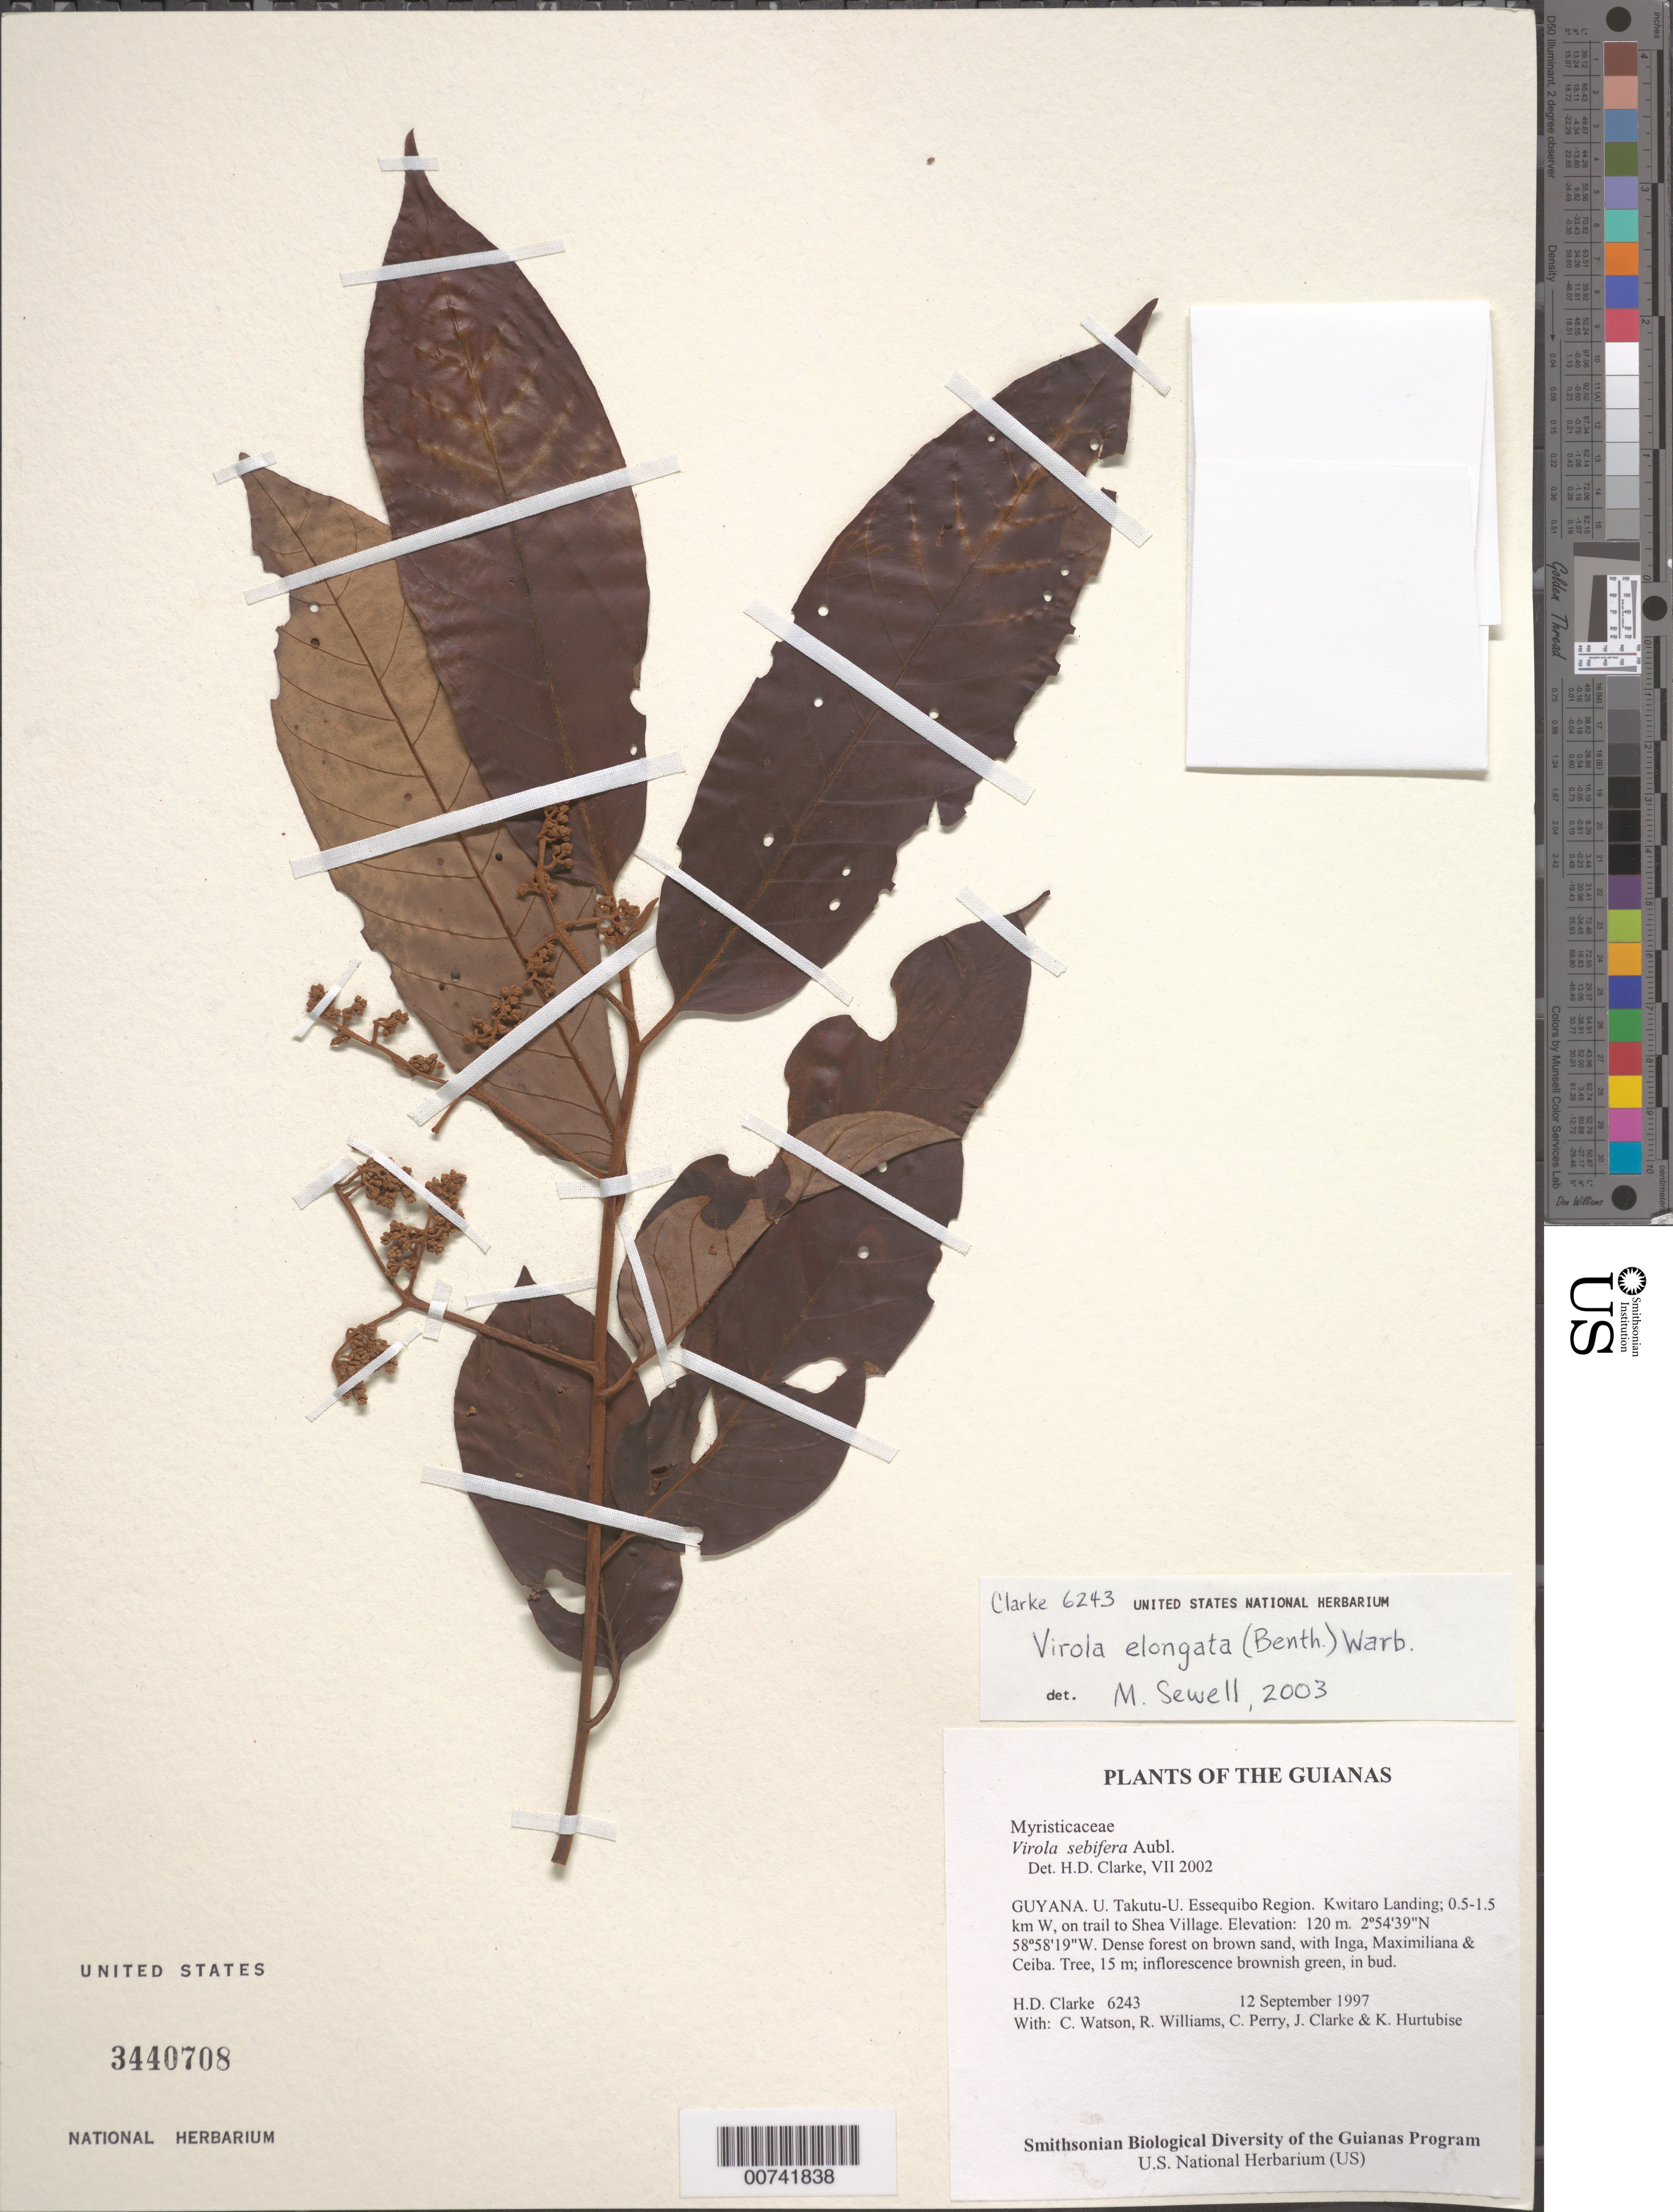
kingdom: Plantae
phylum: Tracheophyta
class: Magnoliopsida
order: Magnoliales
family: Myristicaceae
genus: Virola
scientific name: Virola elongata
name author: (Benth.) Warb.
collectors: H. D. Clarke, C. Watson, R. Williams, C. Perry & et al.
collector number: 6243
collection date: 1997-09-12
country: Guyana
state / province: U. Takutu-U. Essequibo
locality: U. Takutu-U. Essequibo Region. Kwitaro Landing; 0.5-1.5 km W, on trail to Shea Village.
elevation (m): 120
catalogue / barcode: US 3440708